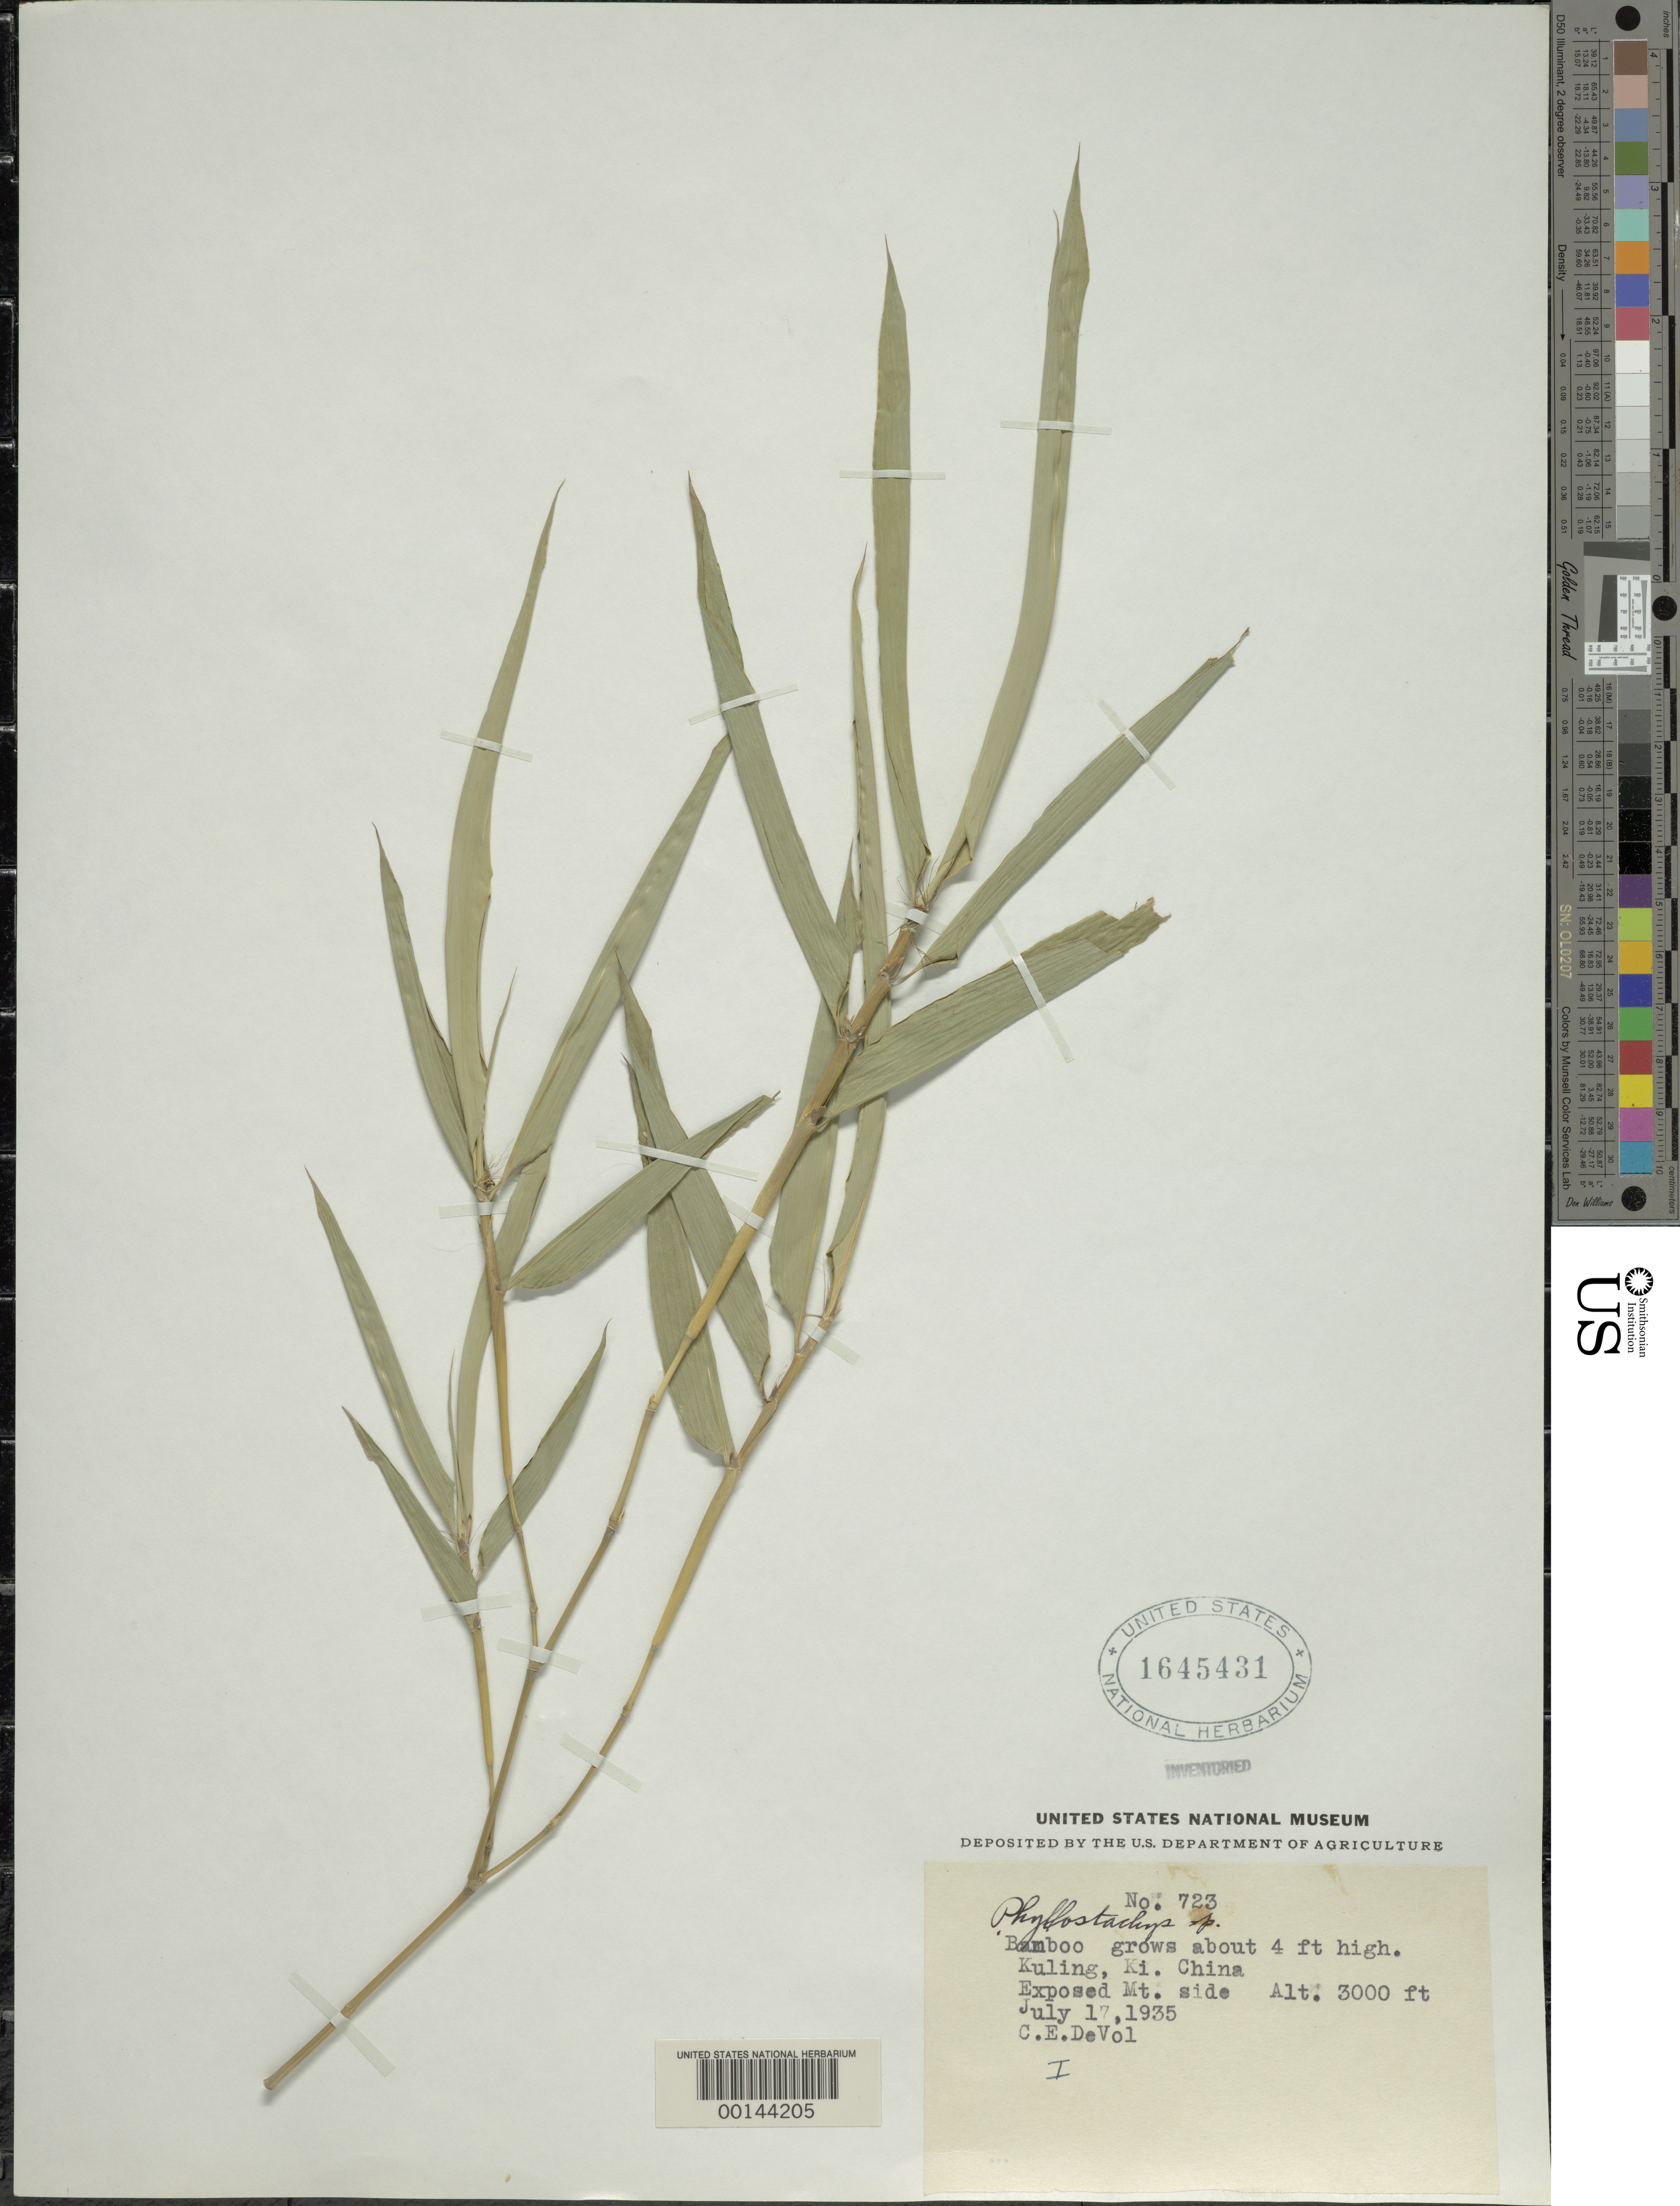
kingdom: Plantae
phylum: Tracheophyta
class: Liliopsida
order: Poales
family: Poaceae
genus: Phyllostachys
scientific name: Phyllostachys sp.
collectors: C. E. De Vol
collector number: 723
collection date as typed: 17 Jul 1935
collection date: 1935-07-17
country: China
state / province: Jiangxi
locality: Kuling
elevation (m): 915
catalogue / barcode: US 1645431